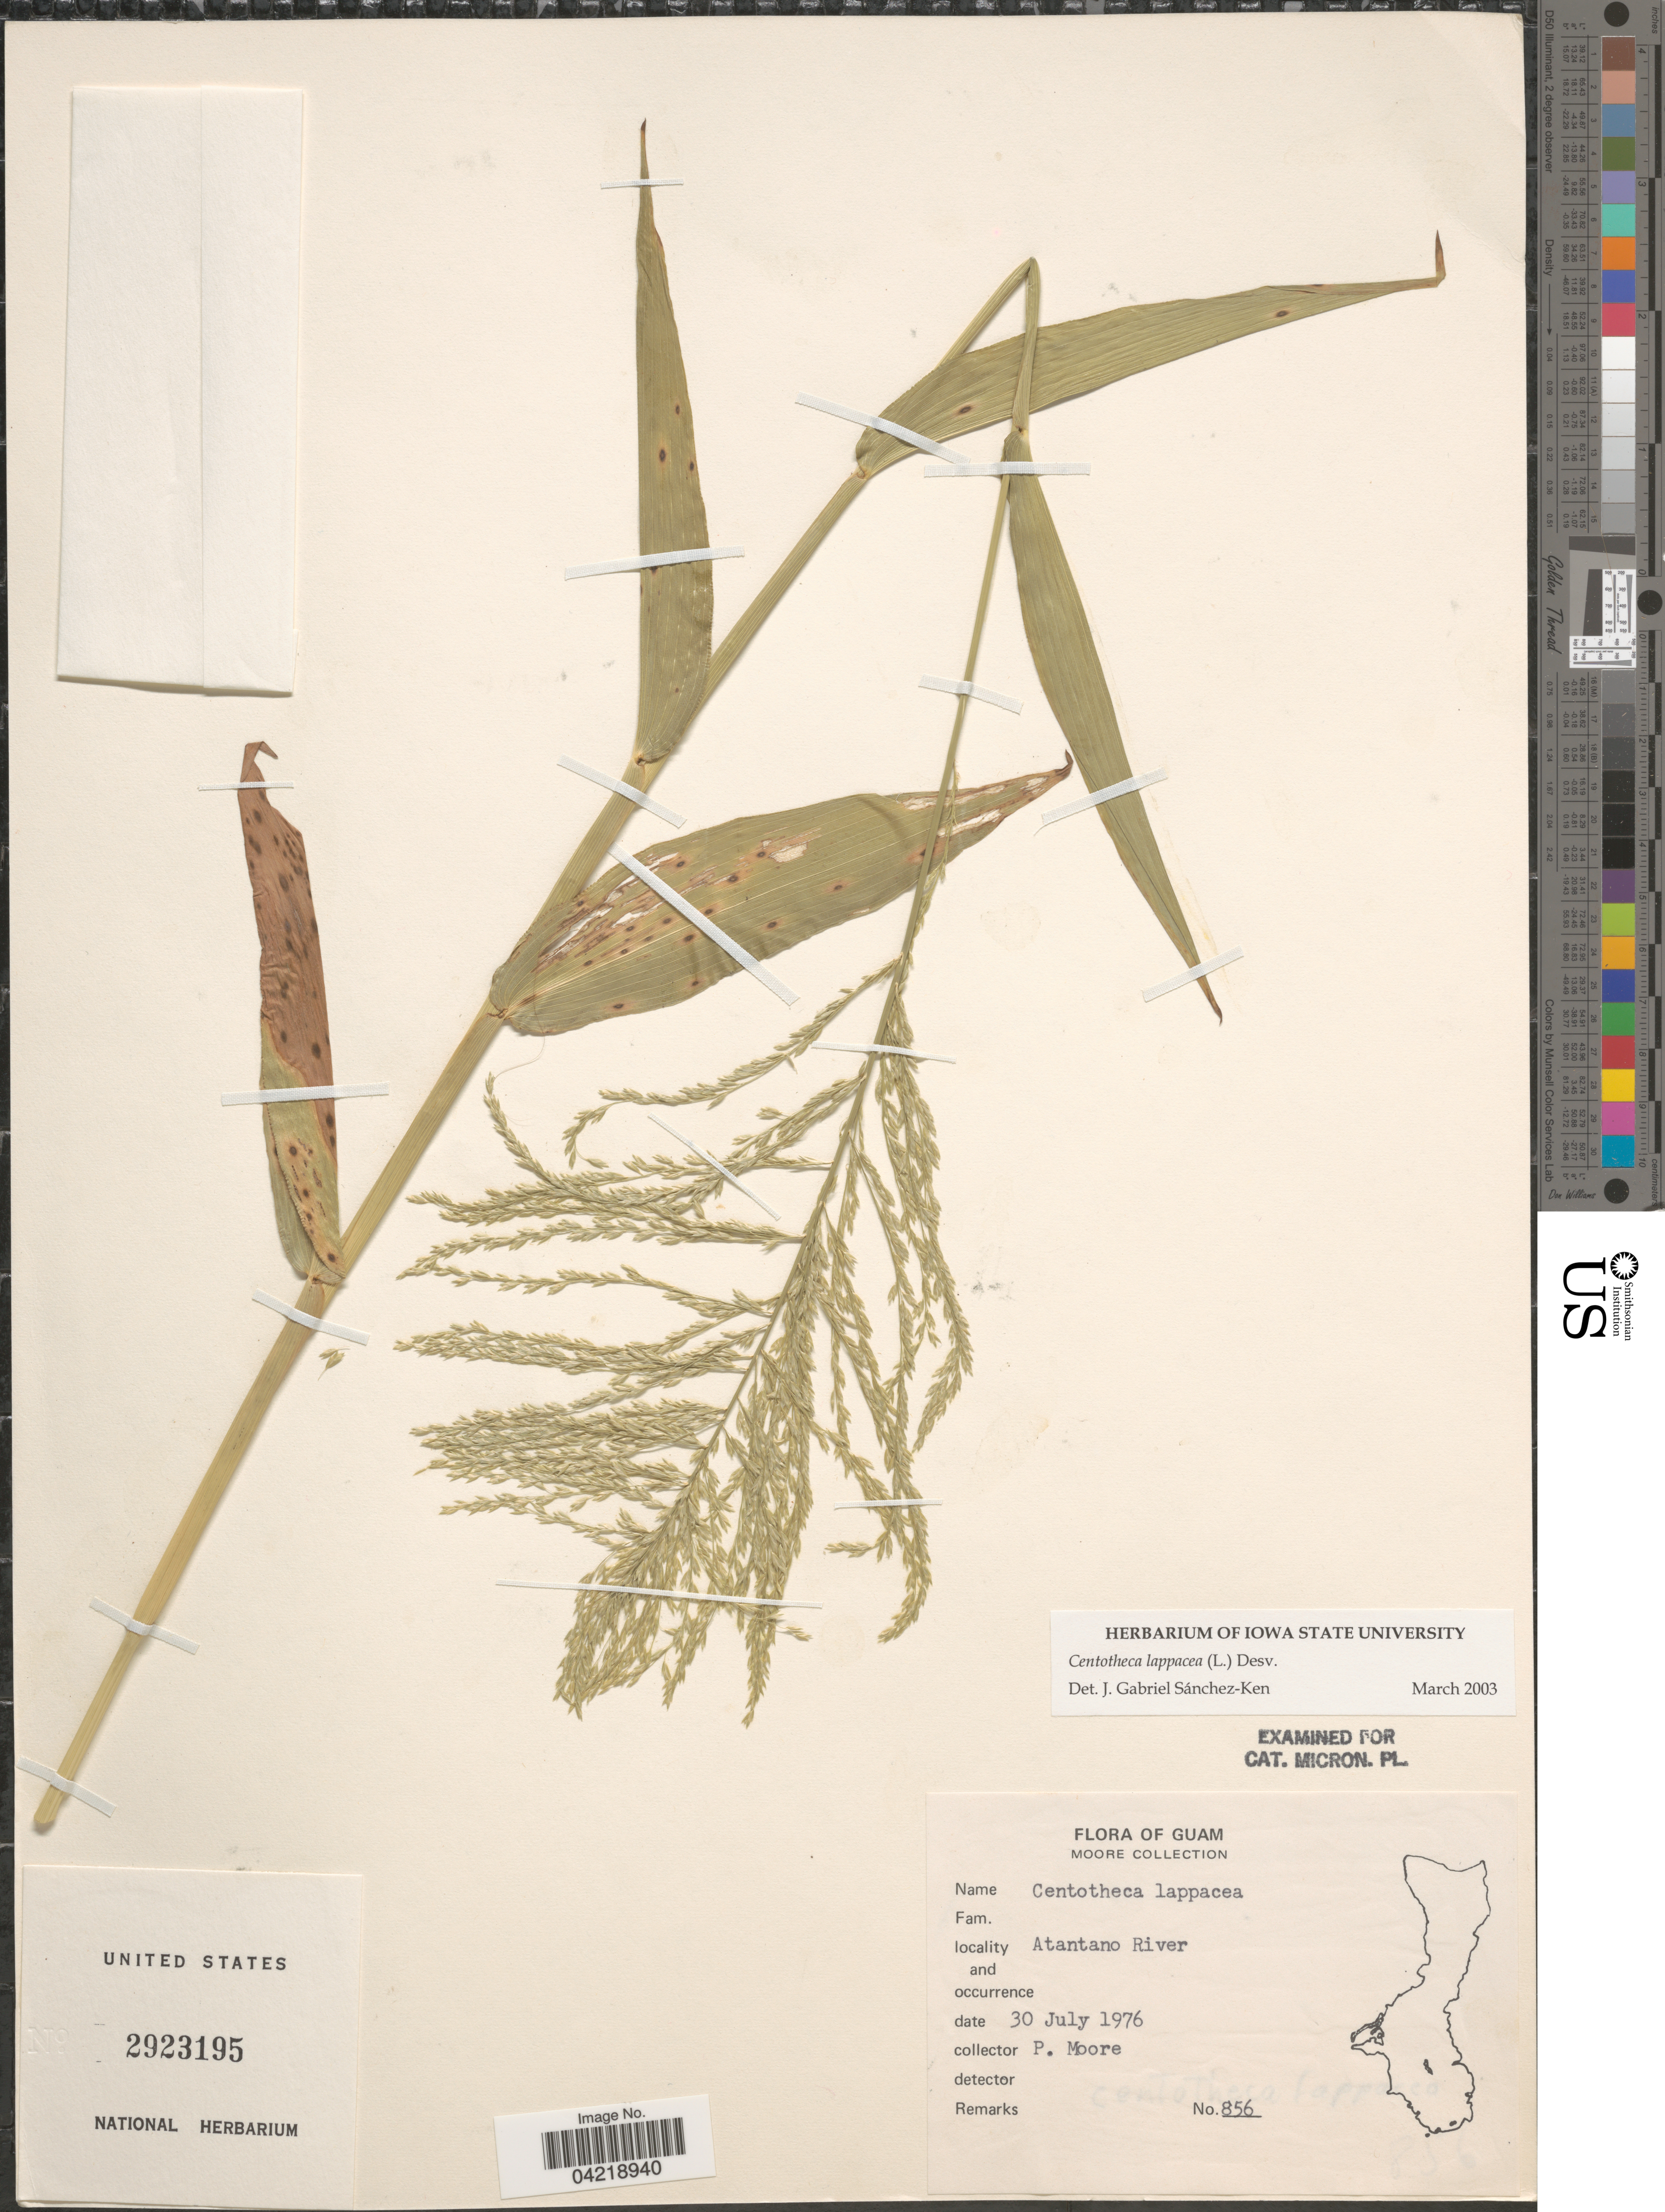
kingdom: Plantae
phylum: Tracheophyta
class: Liliopsida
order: Poales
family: Poaceae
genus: Centotheca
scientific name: Centotheca lappacea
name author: (L.) Desv.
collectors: P. Moore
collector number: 856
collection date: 1976-07-30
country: Guam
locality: Atantano River.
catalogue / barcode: US 2923195